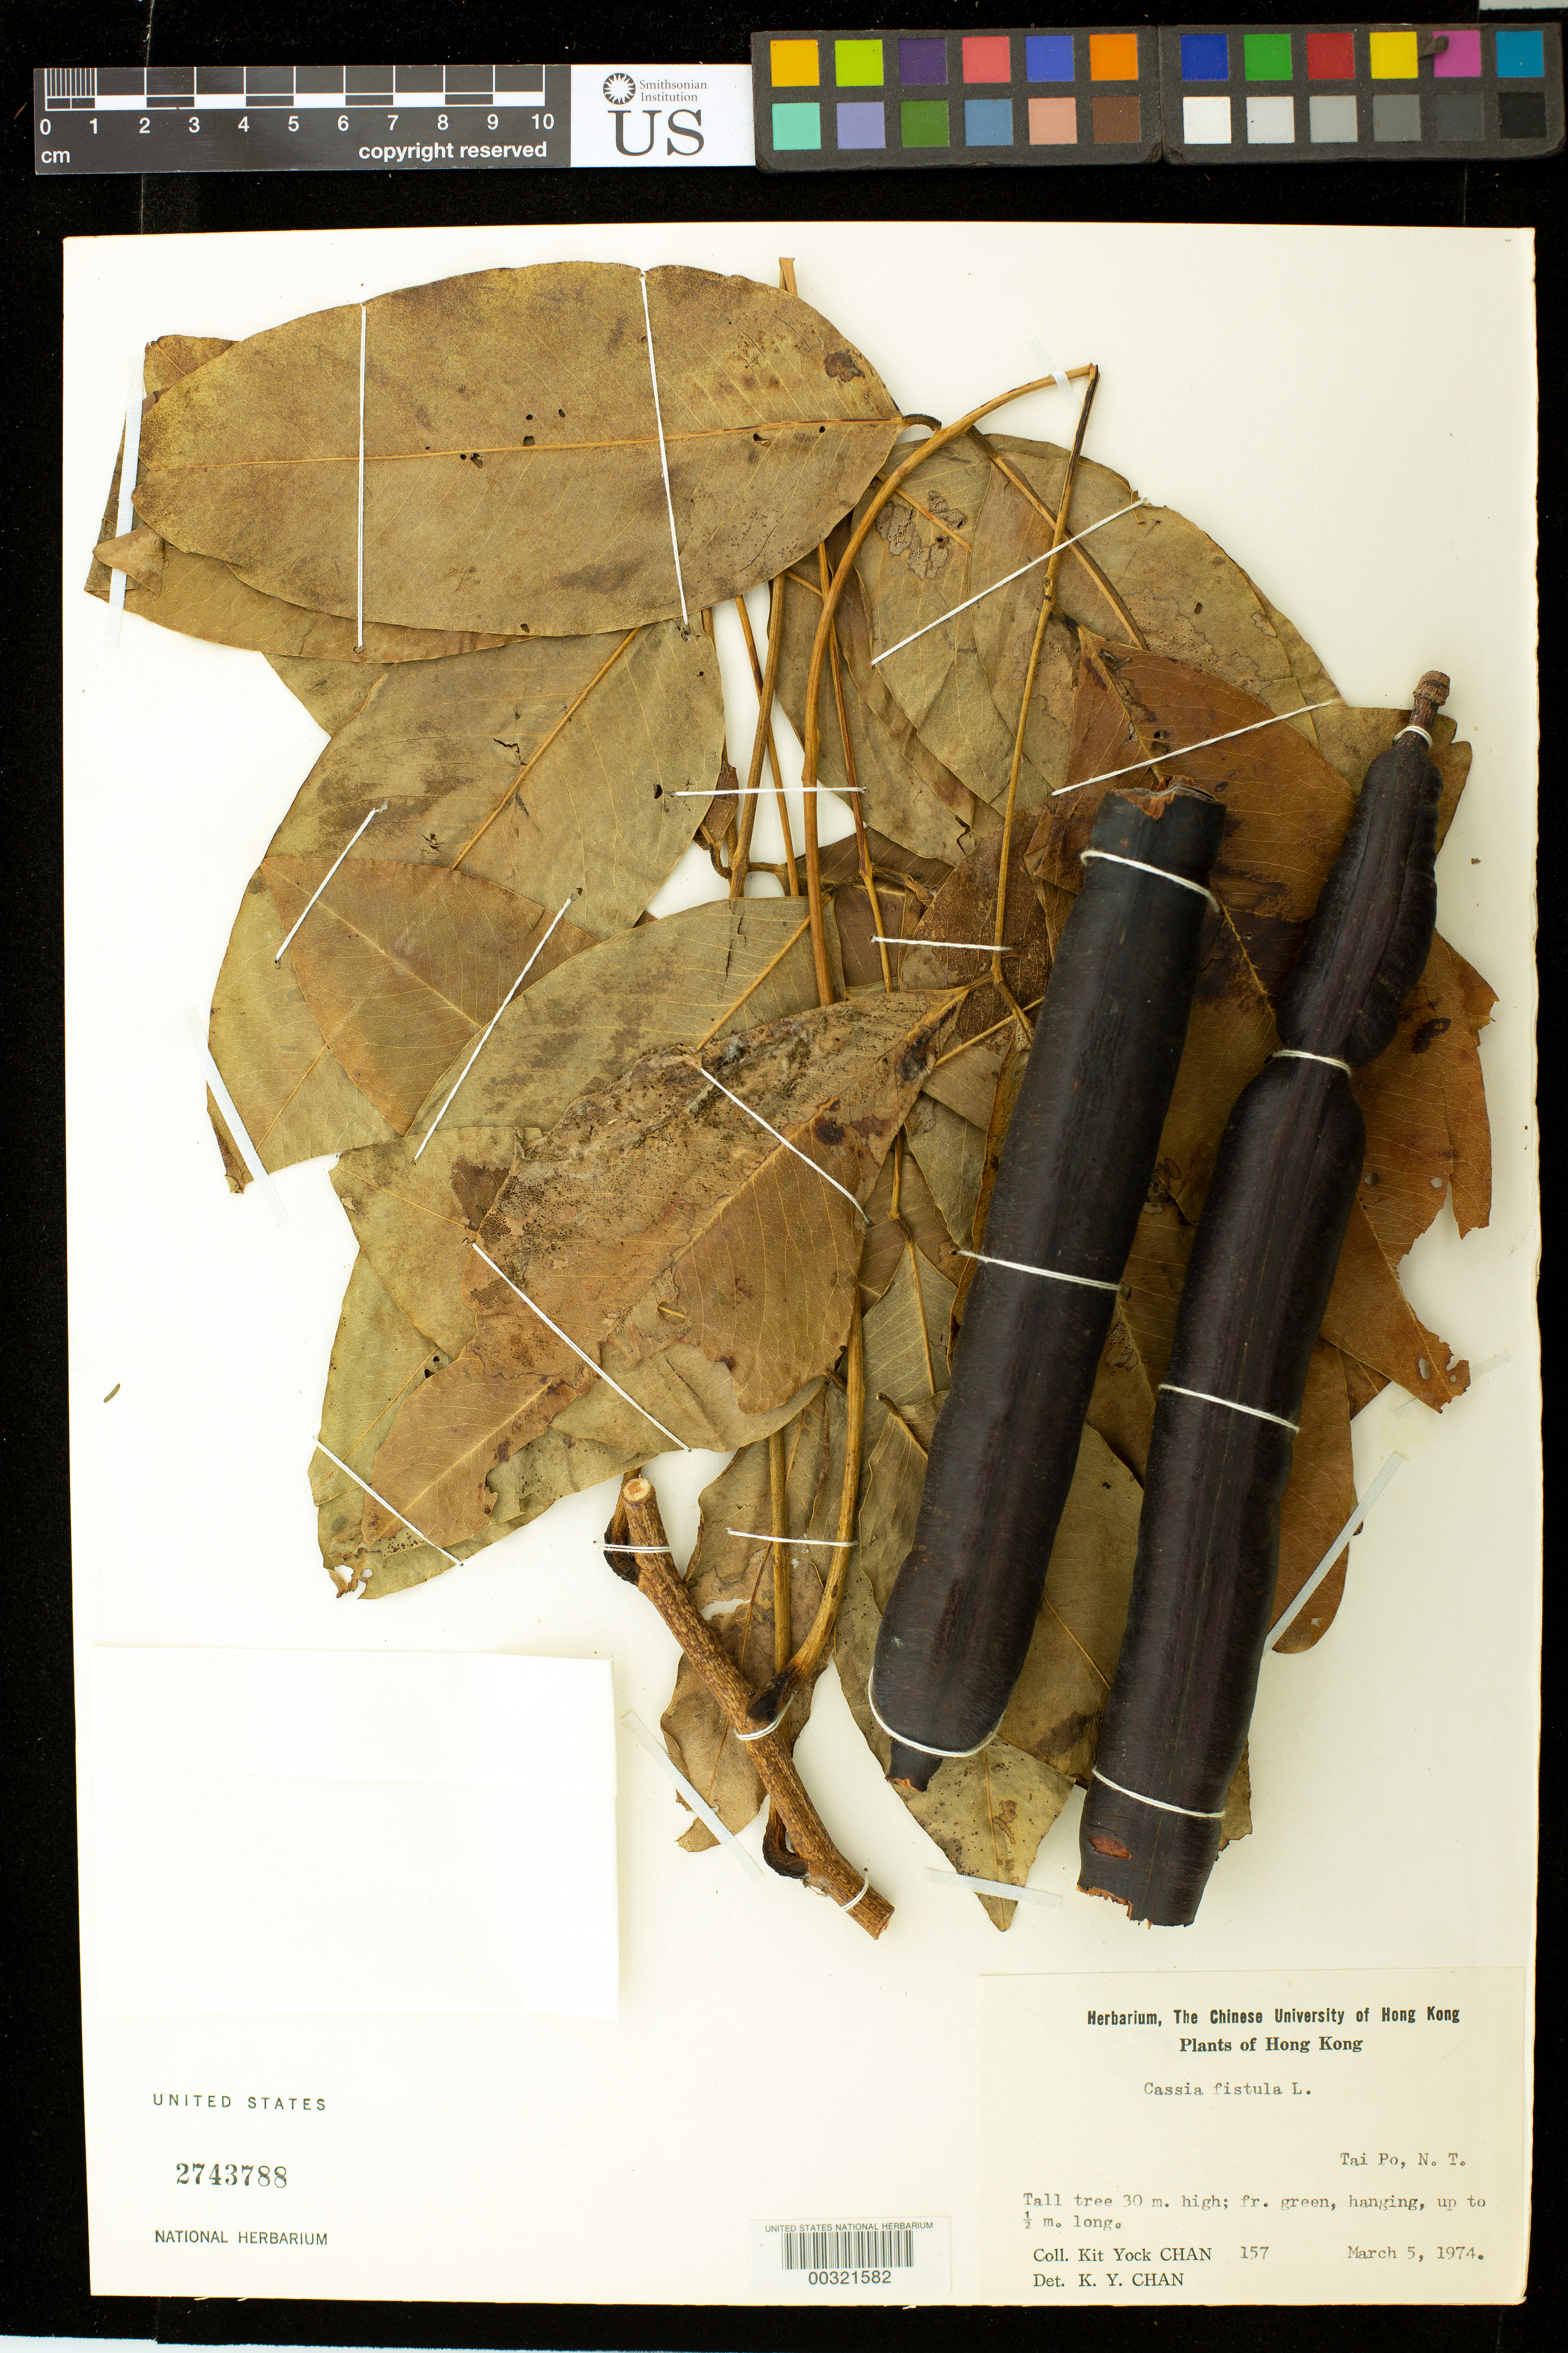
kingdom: Plantae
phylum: Tracheophyta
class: Magnoliopsida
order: Fabales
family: Fabaceae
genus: Cassia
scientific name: Cassia fistula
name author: L.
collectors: K. Chan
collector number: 157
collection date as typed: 05 Mar 1974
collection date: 1974-03-05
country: China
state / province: Hong Kong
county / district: New Territories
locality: Tai po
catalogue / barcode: US 2743788